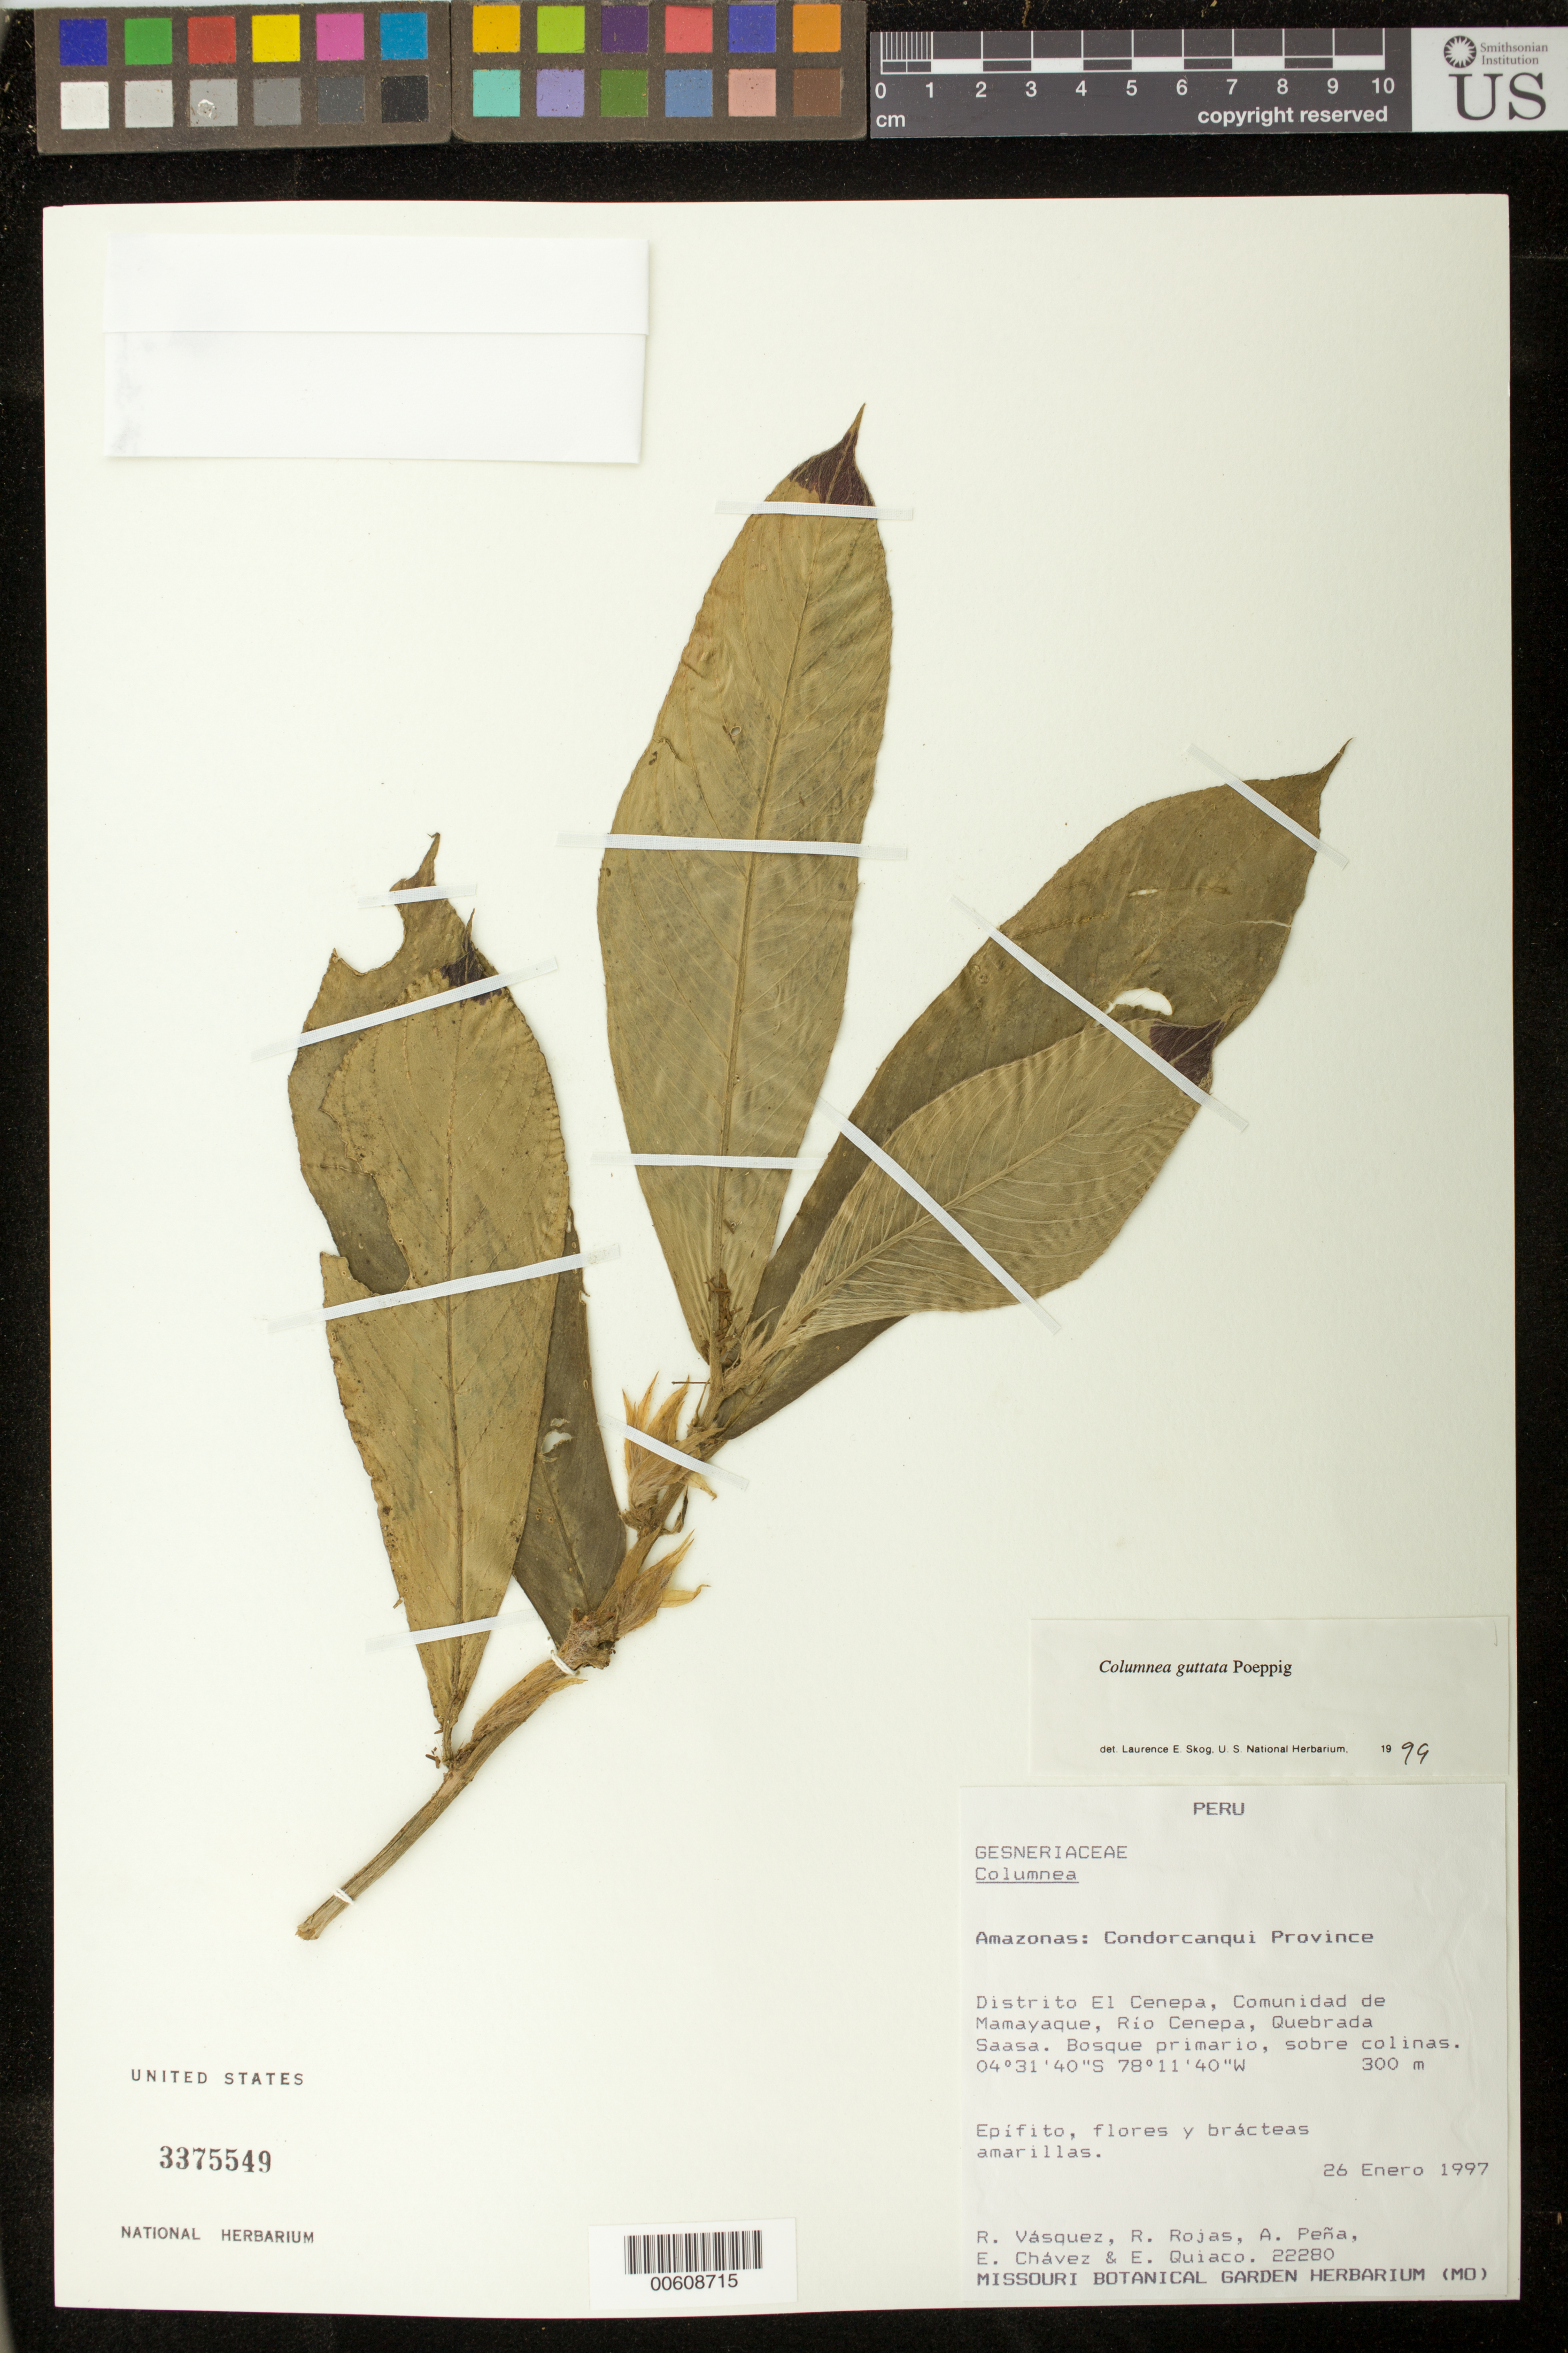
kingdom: Plantae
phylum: Tracheophyta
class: Magnoliopsida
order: Lamiales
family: Gesneriaceae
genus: Columnea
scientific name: Columnea guttata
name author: Poepp.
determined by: Skog, Laurence E.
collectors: R. Vásquez, R. Rojas, A. Peña, E. Chávez & R. Quiaco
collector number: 22280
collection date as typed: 26 Jan 1997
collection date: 1997-01-26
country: Peru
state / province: Amazonas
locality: Prov. Condorcanqui; Dtto. El Cenepa, comunidad de Mamayaque, Río Cenepa, Quebrada Saasa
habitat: Bosque primario, sobre colinas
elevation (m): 300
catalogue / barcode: US 3375549